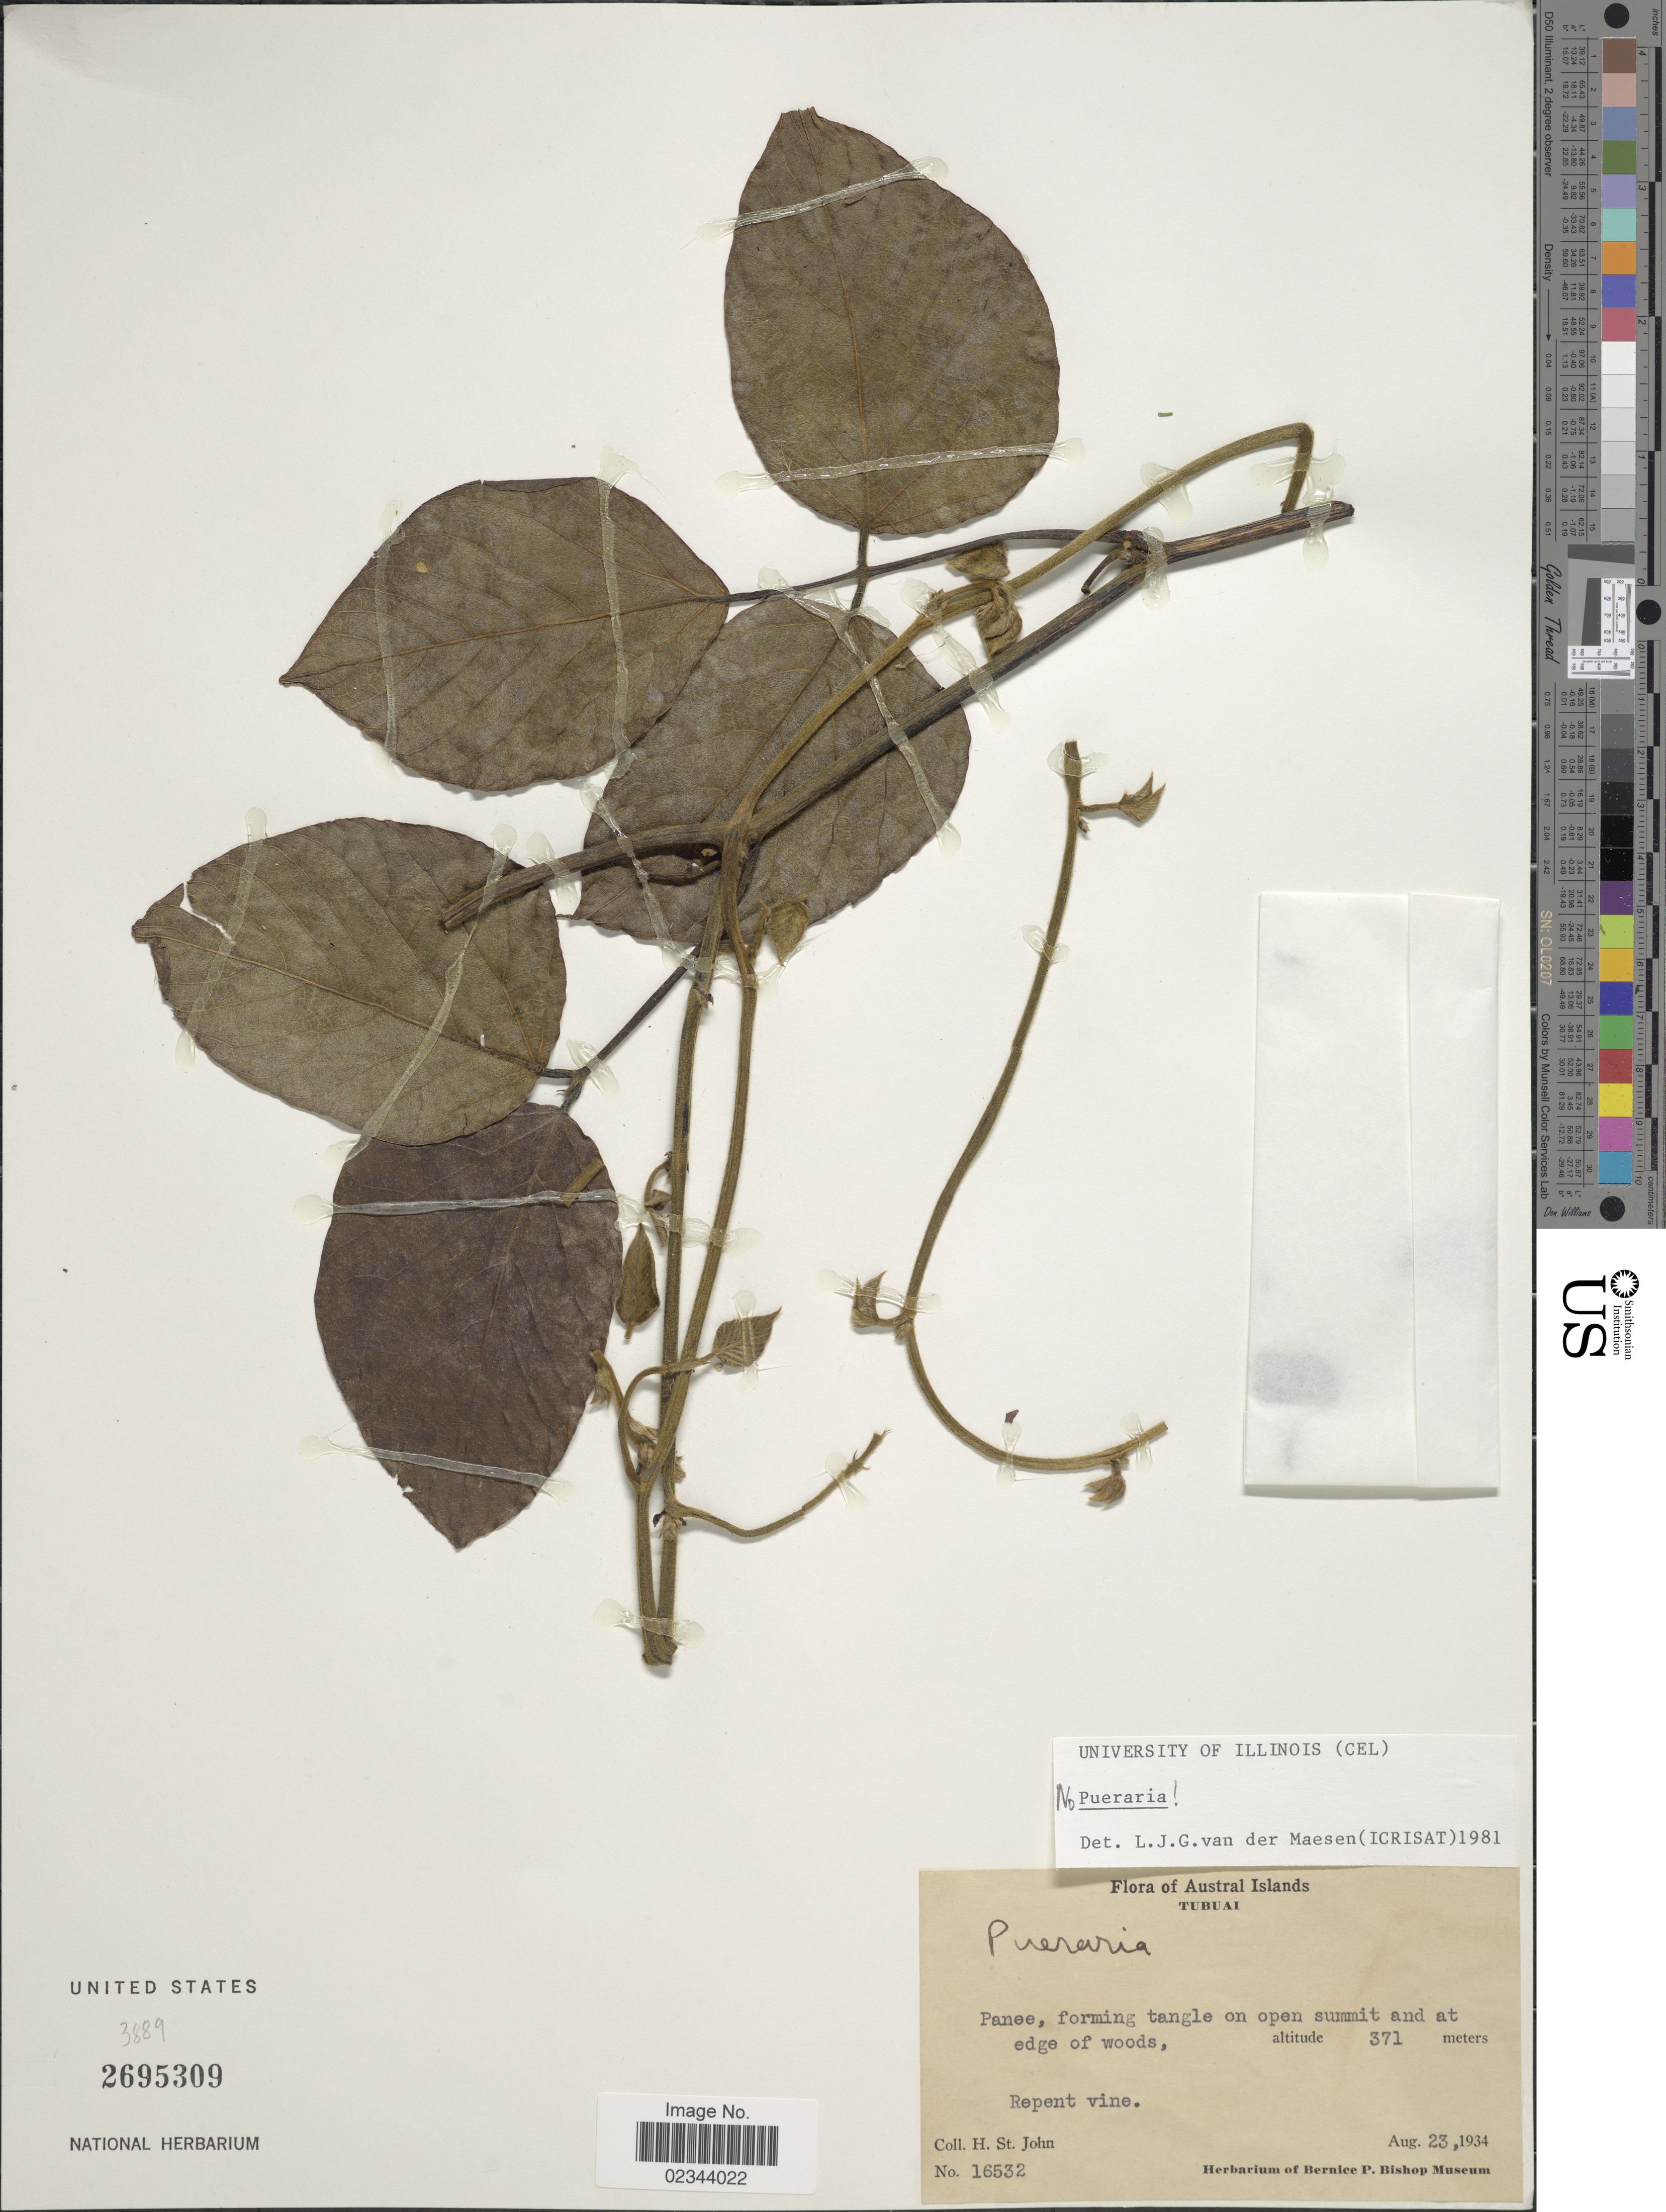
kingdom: Plantae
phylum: Tracheophyta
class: Magnoliopsida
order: Fabales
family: Fabaceae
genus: Pueraria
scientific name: Pueraria sp.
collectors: H. St. John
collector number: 16532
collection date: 1934-08-23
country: French Polynesia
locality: Austral Islands. Tubuai. Panee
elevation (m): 371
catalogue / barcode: US 2695309